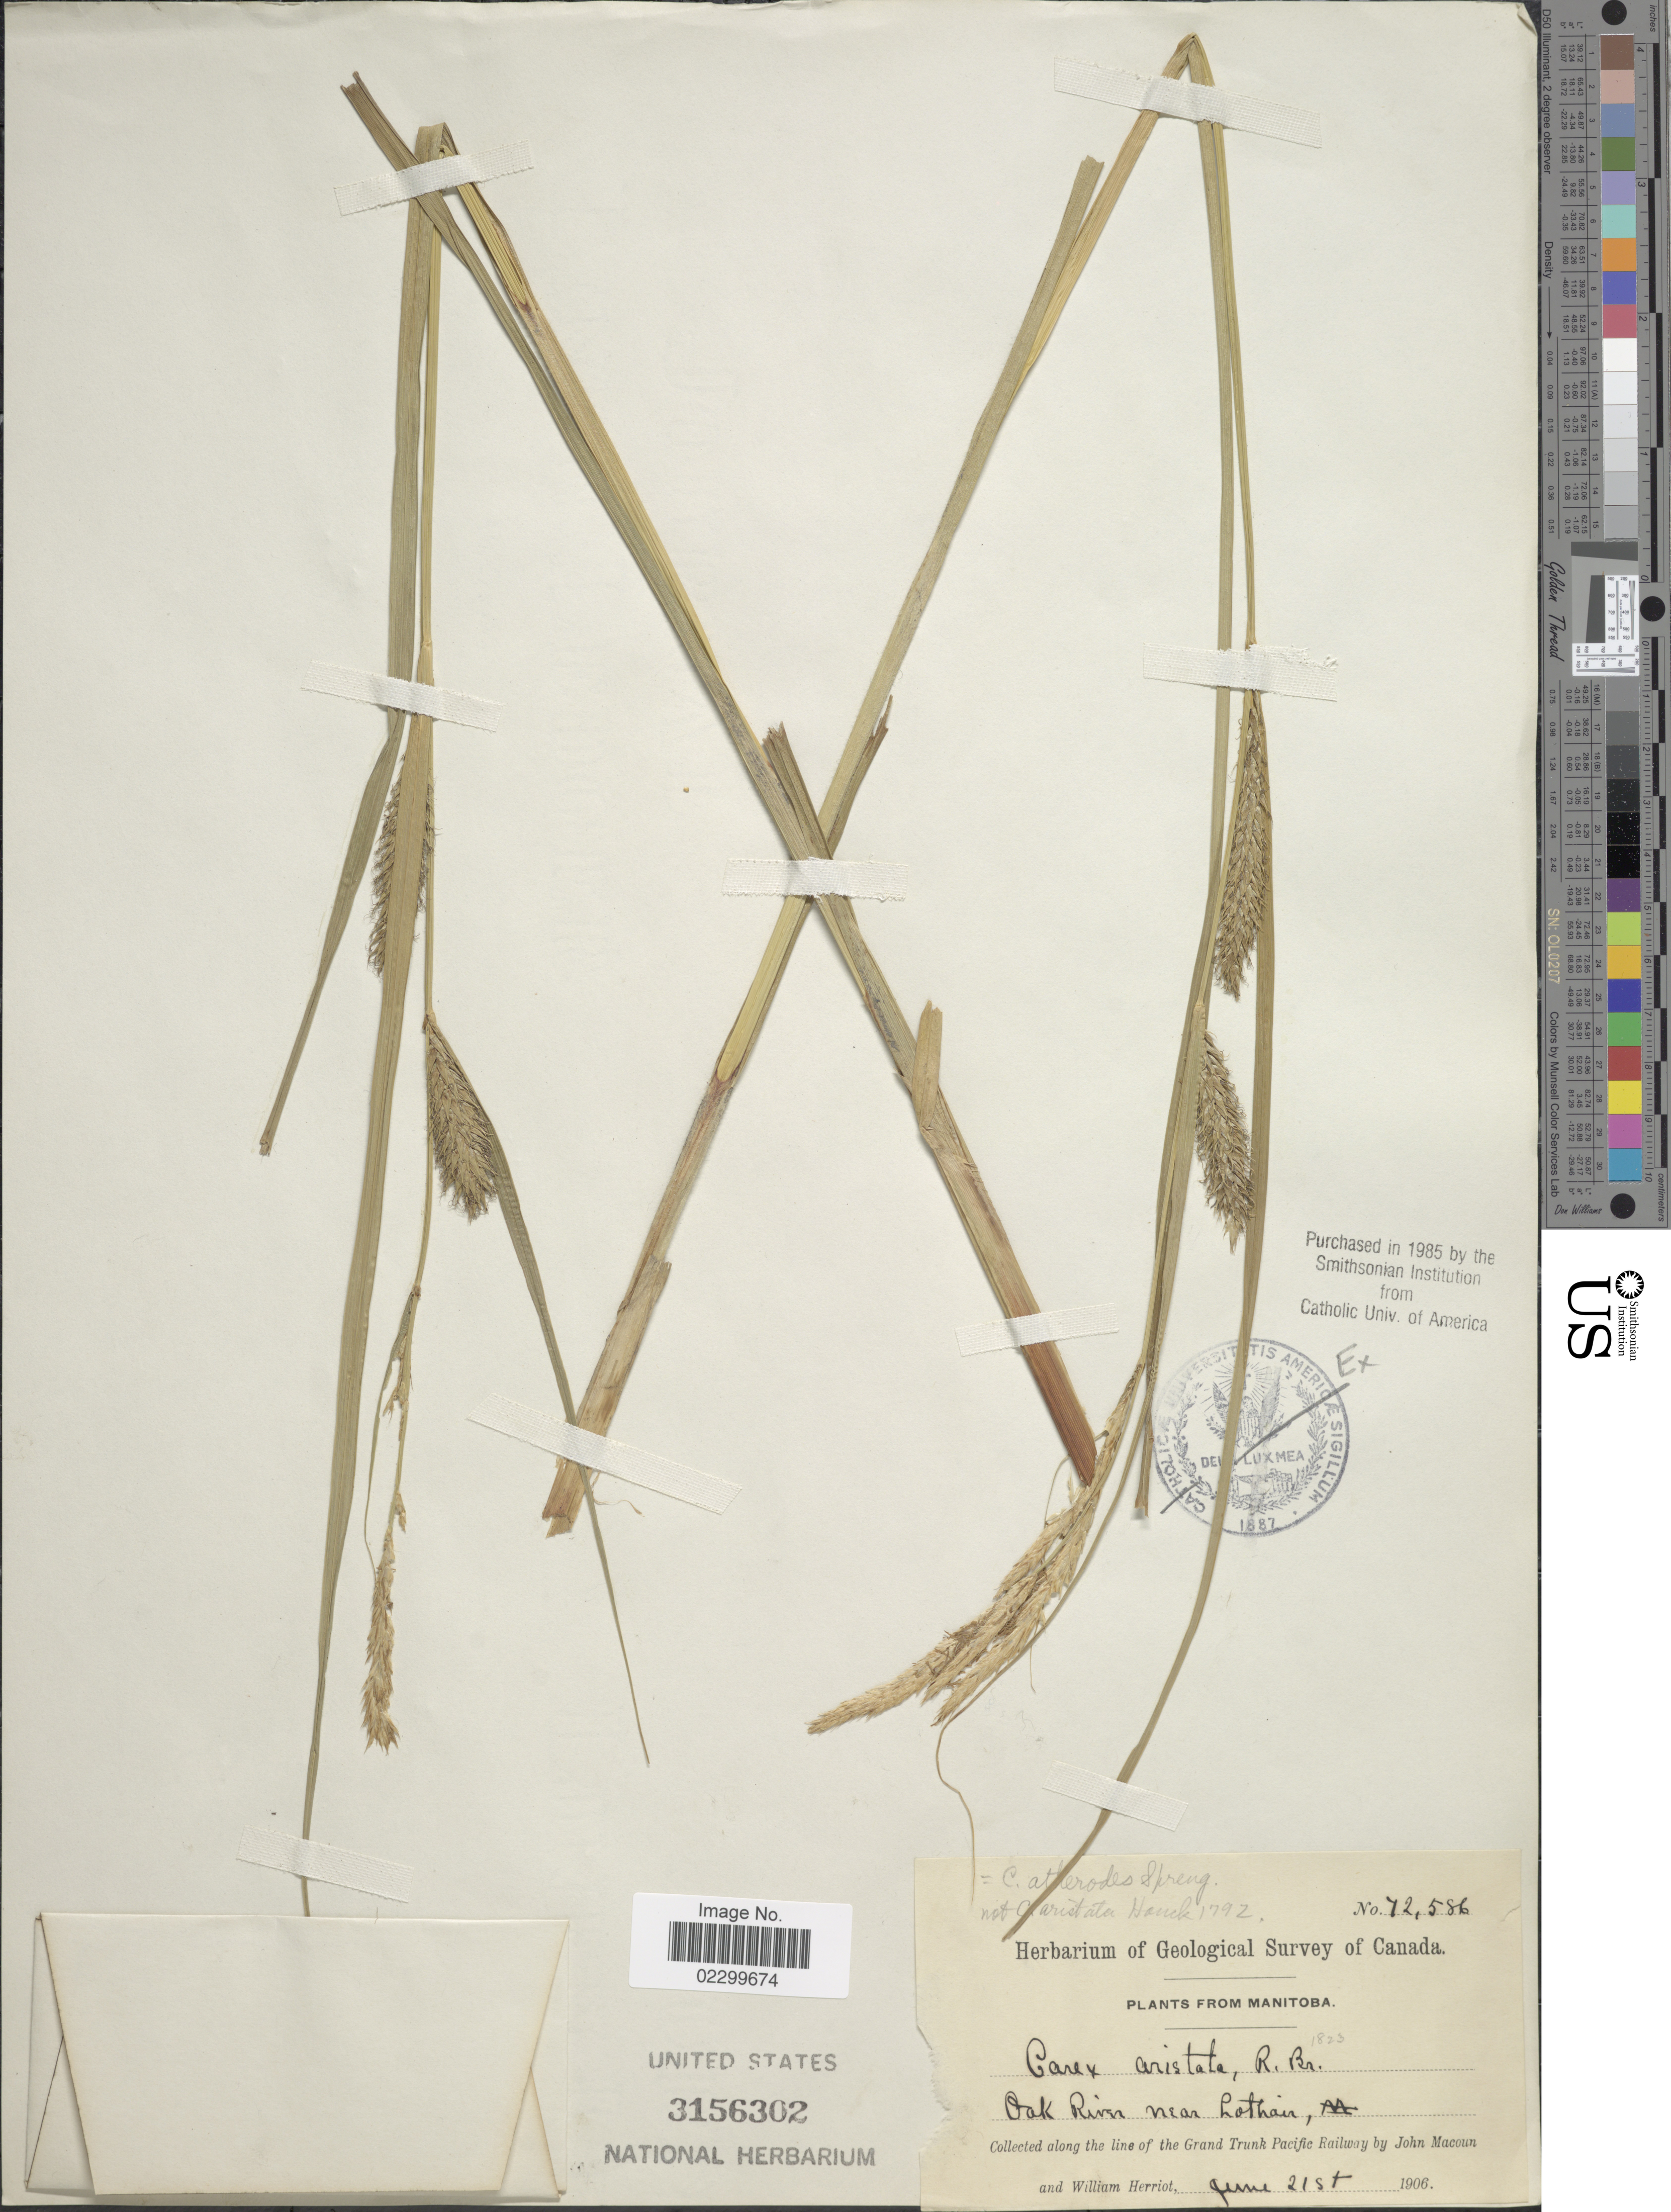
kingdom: Plantae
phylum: Tracheophyta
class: Liliopsida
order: Poales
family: Cyperaceae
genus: Carex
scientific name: Carex atherodes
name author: Spreng.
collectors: J. Macoun & W. Herriot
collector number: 72586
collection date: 1906-06-21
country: Canada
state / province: Manitoba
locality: Oak River near Lothair, along the line of the Grand Trunk Pacific Railway.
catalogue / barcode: US 3156302